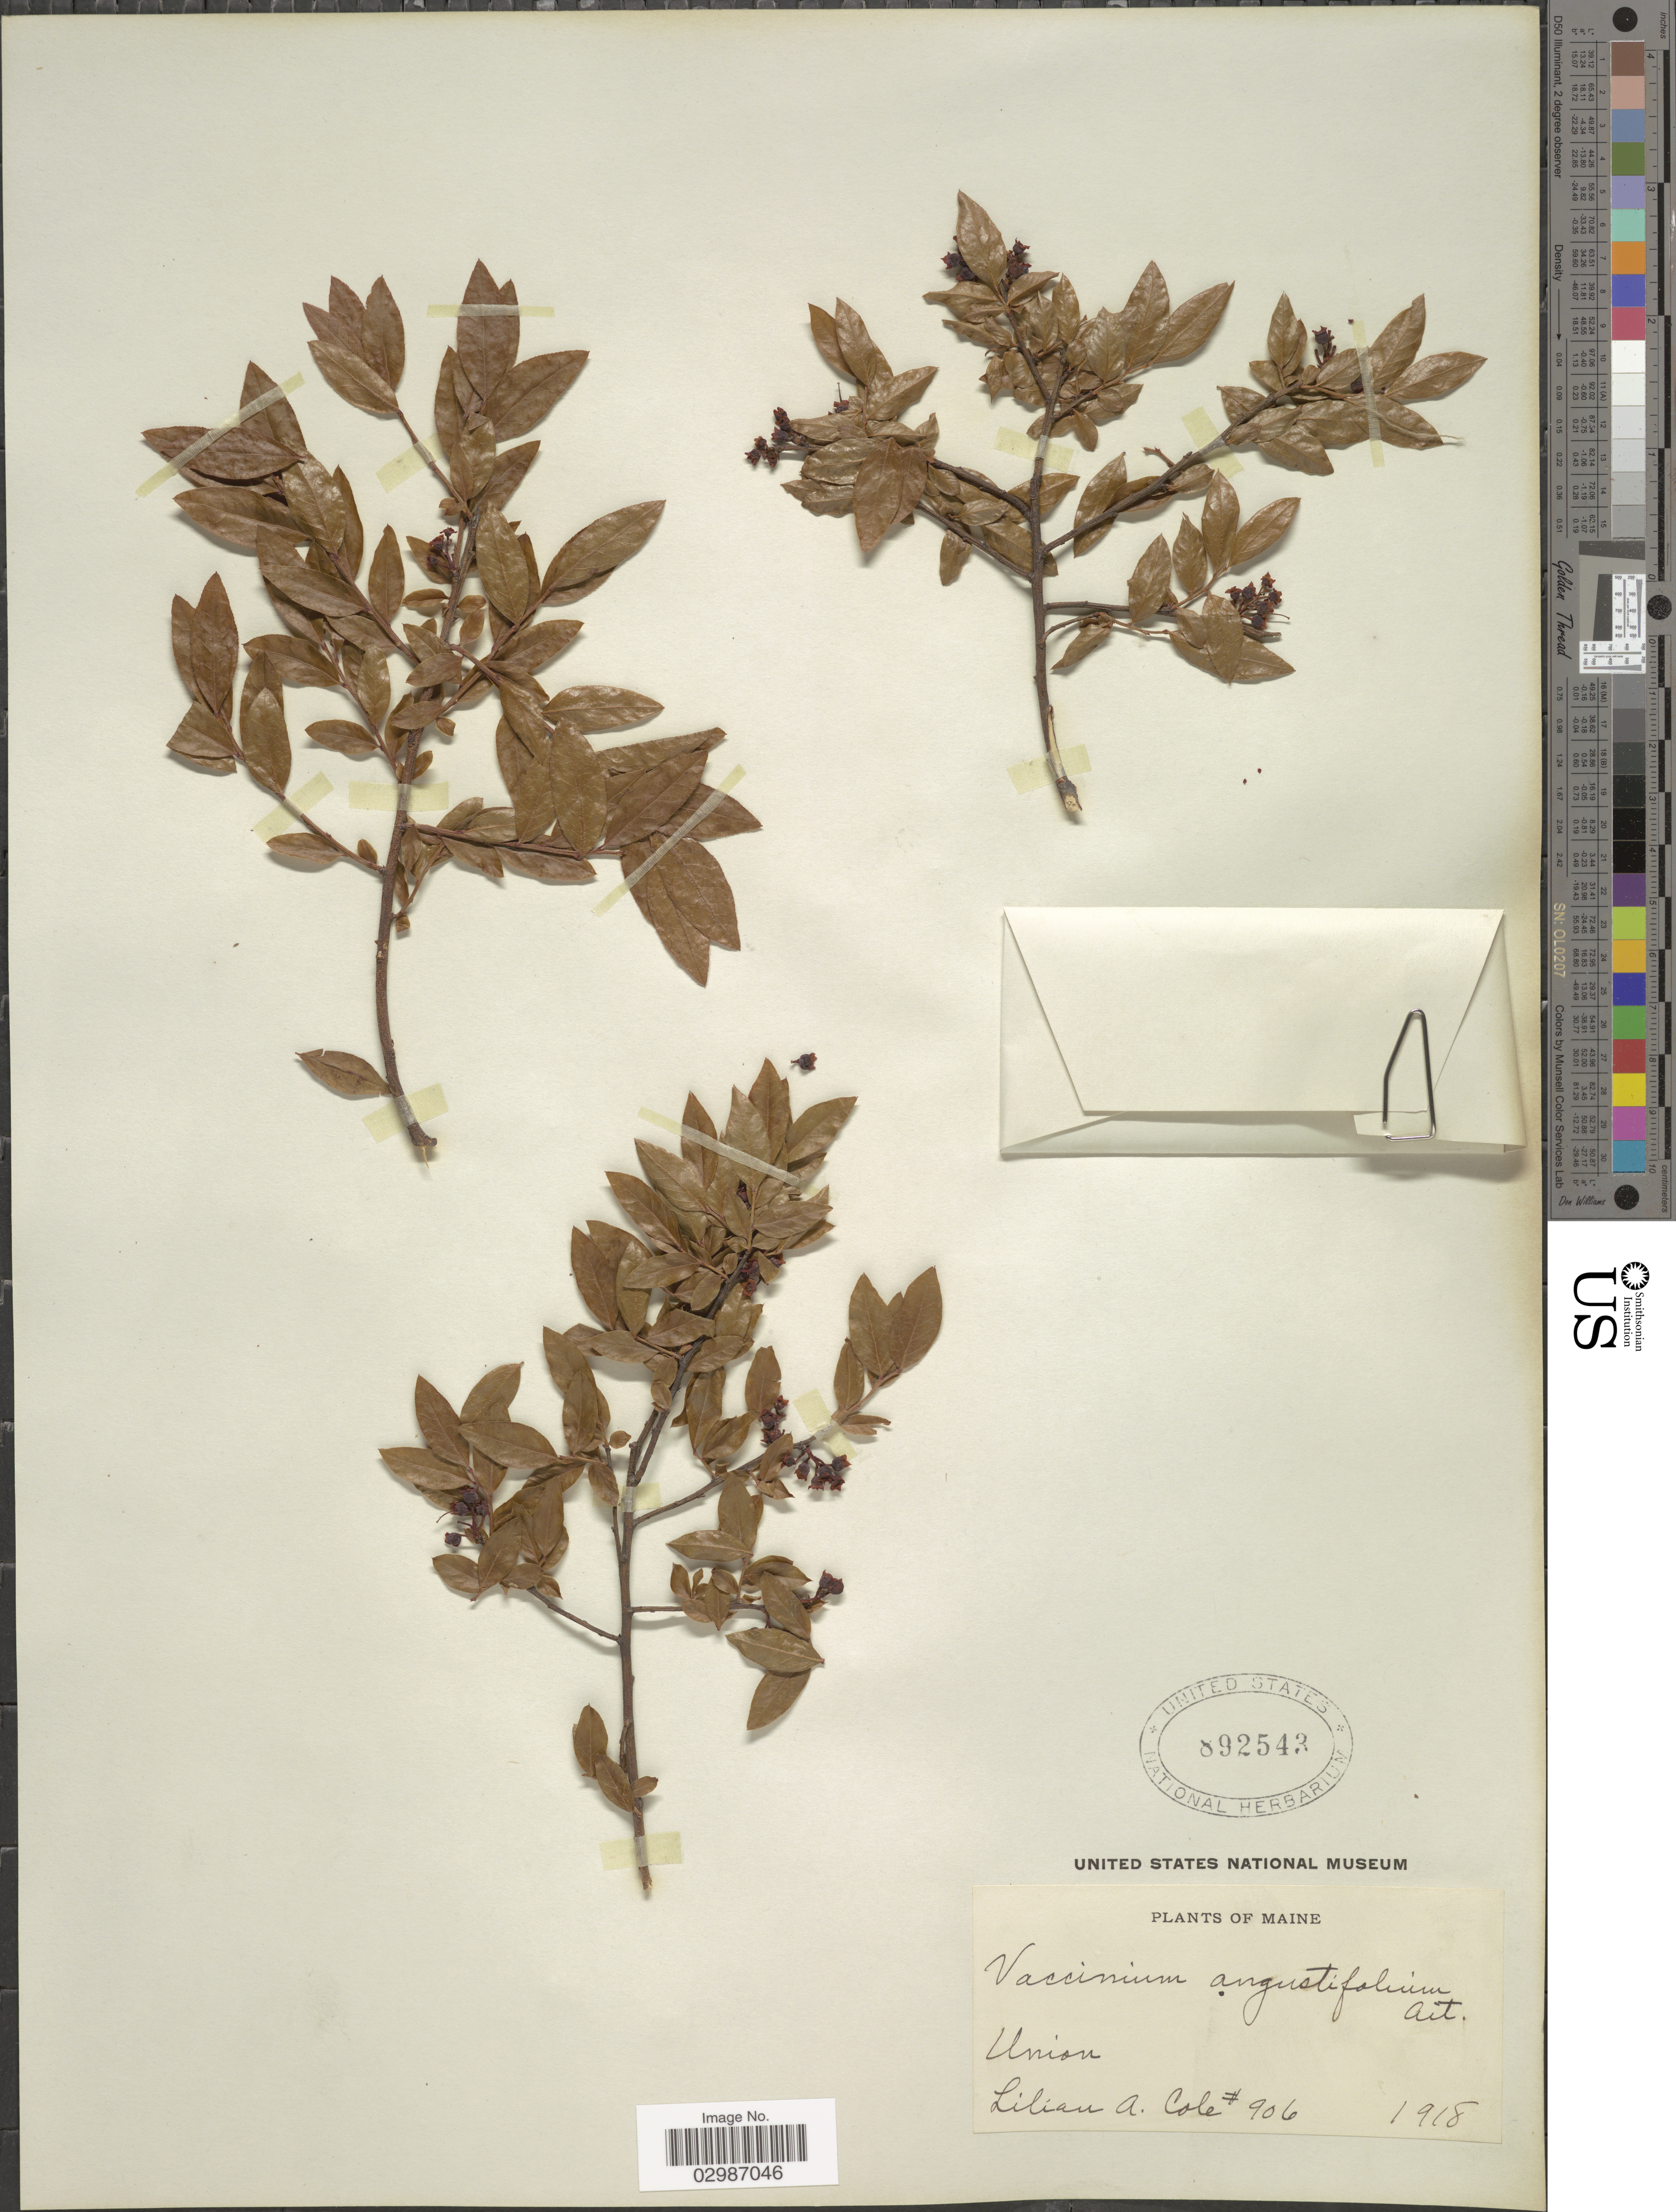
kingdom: Plantae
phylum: Tracheophyta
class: Magnoliopsida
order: Ericales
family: Ericaceae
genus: Vaccinium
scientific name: Vaccinium angustifolium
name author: Aiton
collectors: L. A. Cole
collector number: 906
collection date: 1918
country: United States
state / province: Maine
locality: Union.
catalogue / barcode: US 892543